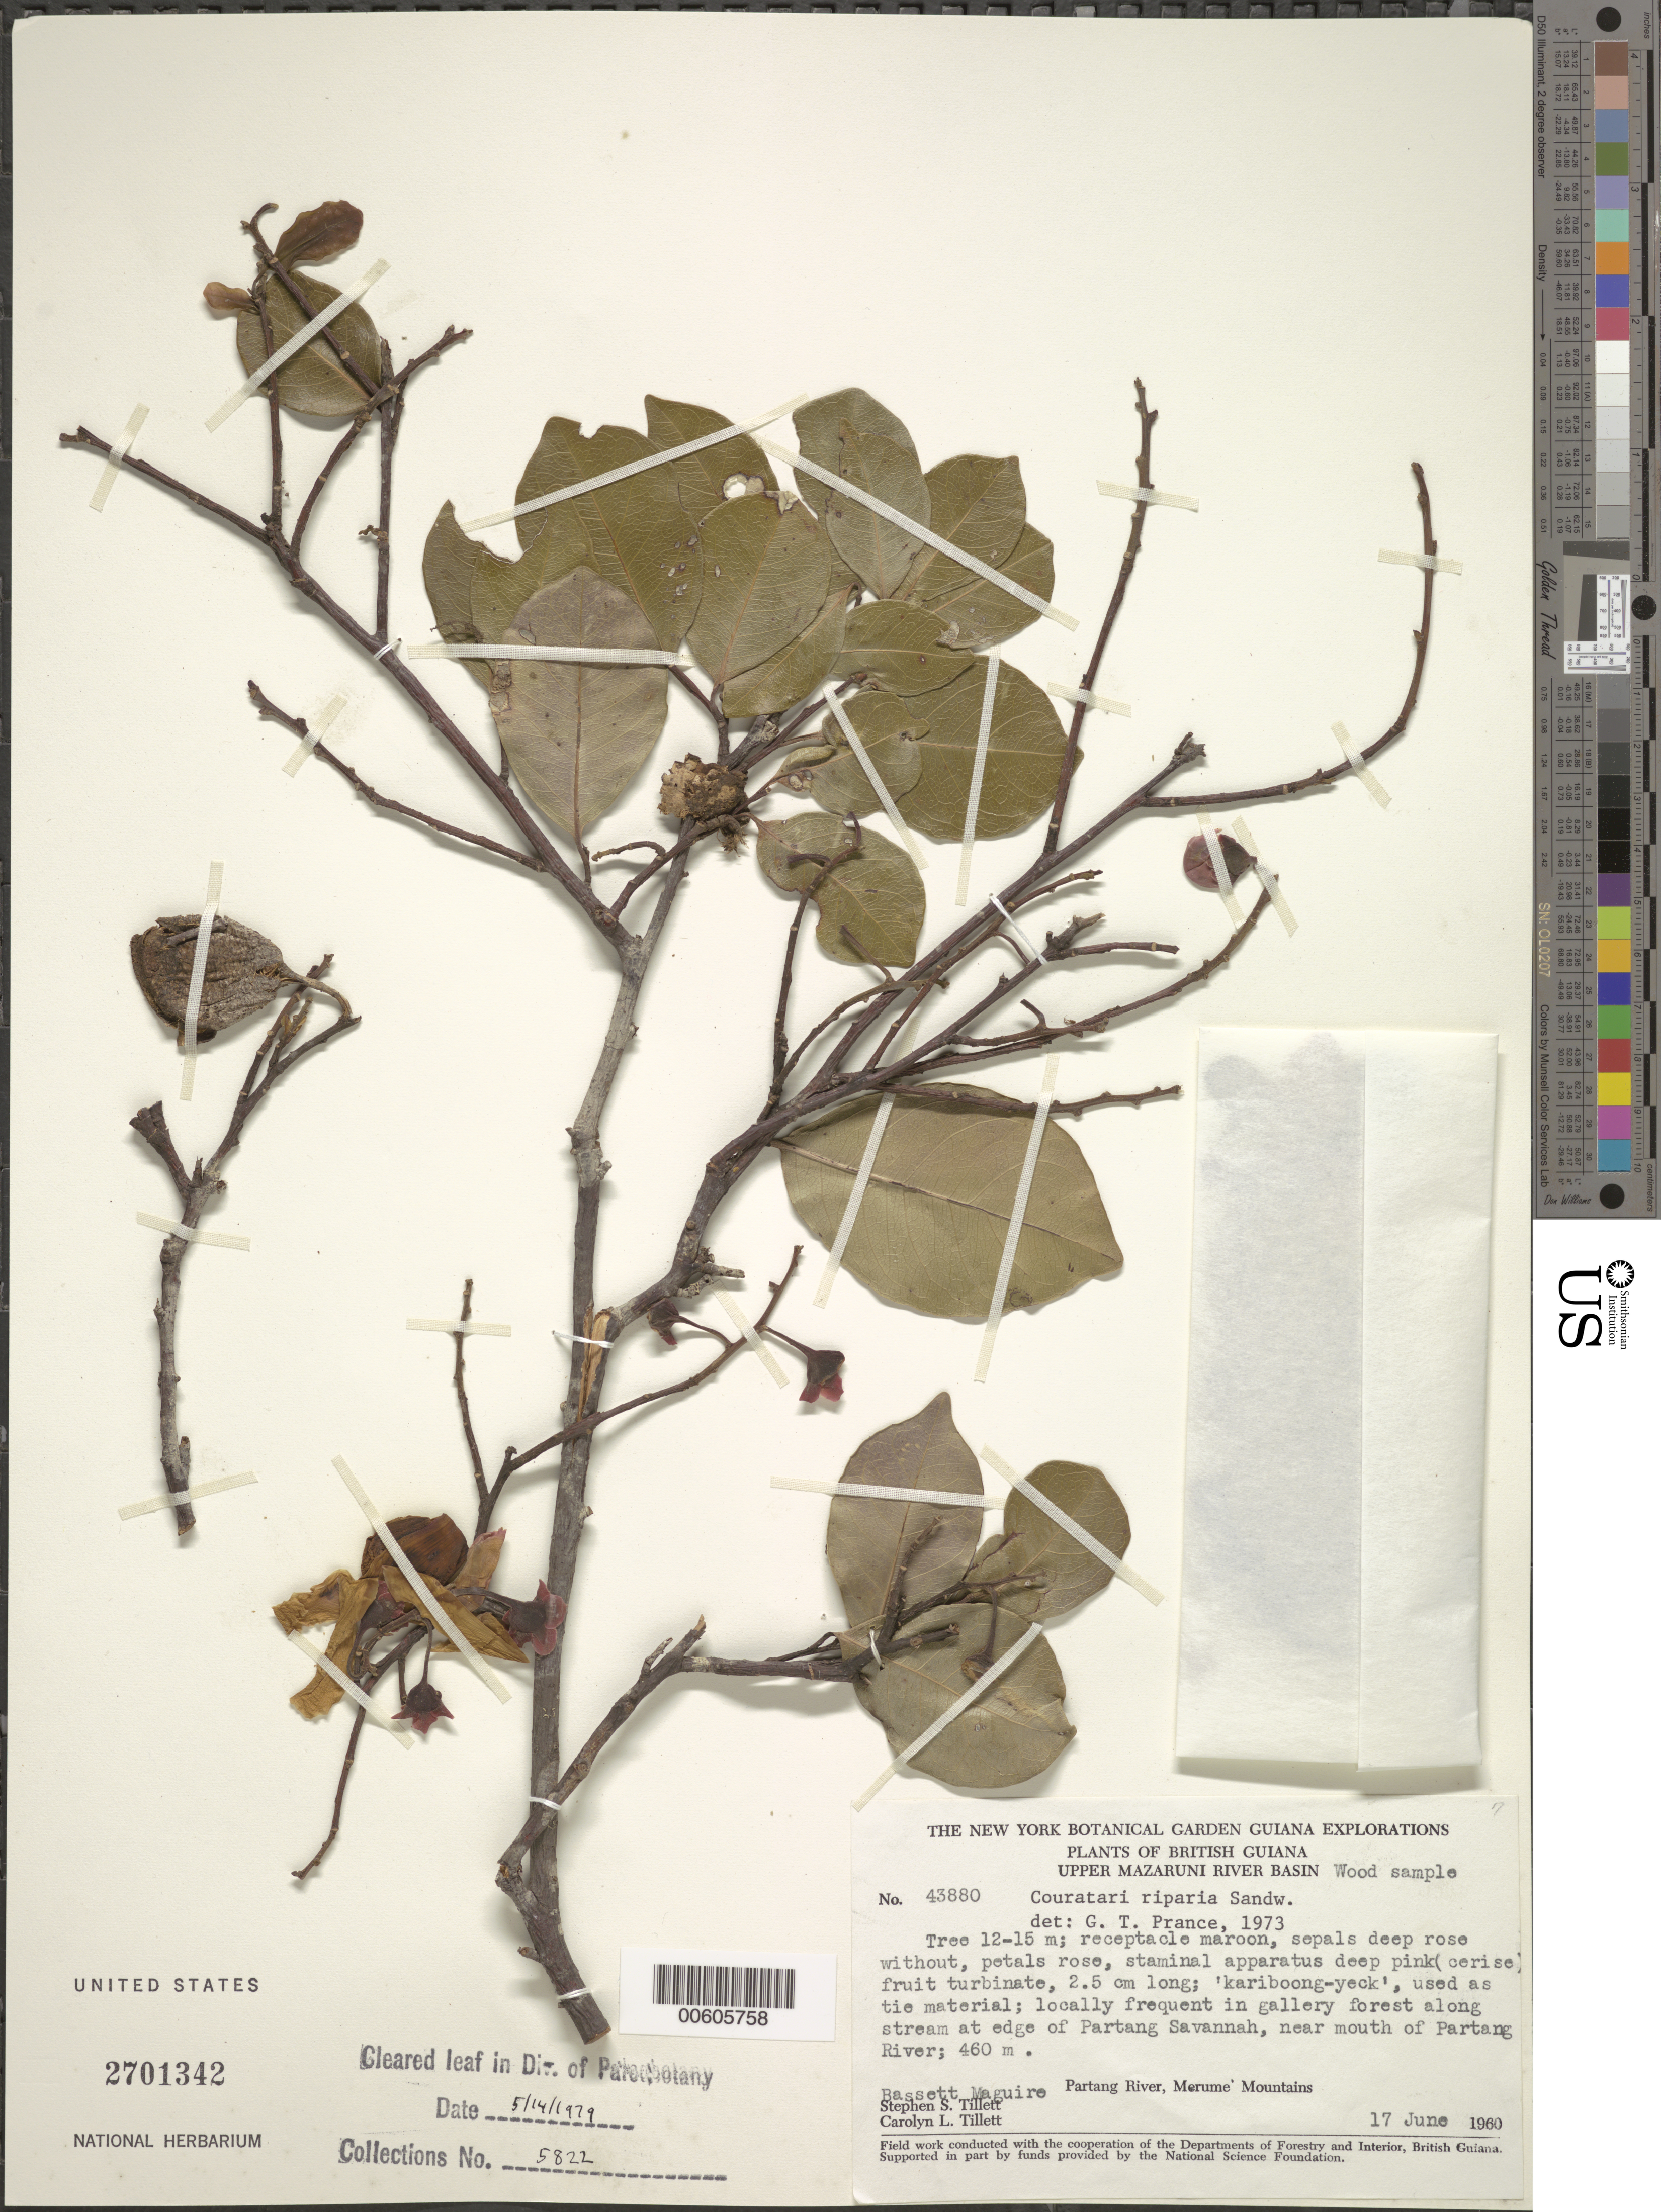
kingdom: Plantae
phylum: Tracheophyta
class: Magnoliopsida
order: Ericales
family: Lecythidaceae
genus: Couratari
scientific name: Couratari riparia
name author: Sandwith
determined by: Prance, G. T.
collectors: B. Maguire, S. S. Tillett & C. L. Tillett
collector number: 43880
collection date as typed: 17-Jun-60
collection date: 1960-06-17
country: Guyana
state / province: Cuyuni-Mazaruni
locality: Imbaimadai Savanna, adjacent to Partang Rapids, Partang River, Merume Mts.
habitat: Savannas adjacent to Partang Rapid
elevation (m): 460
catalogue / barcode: US 2701342